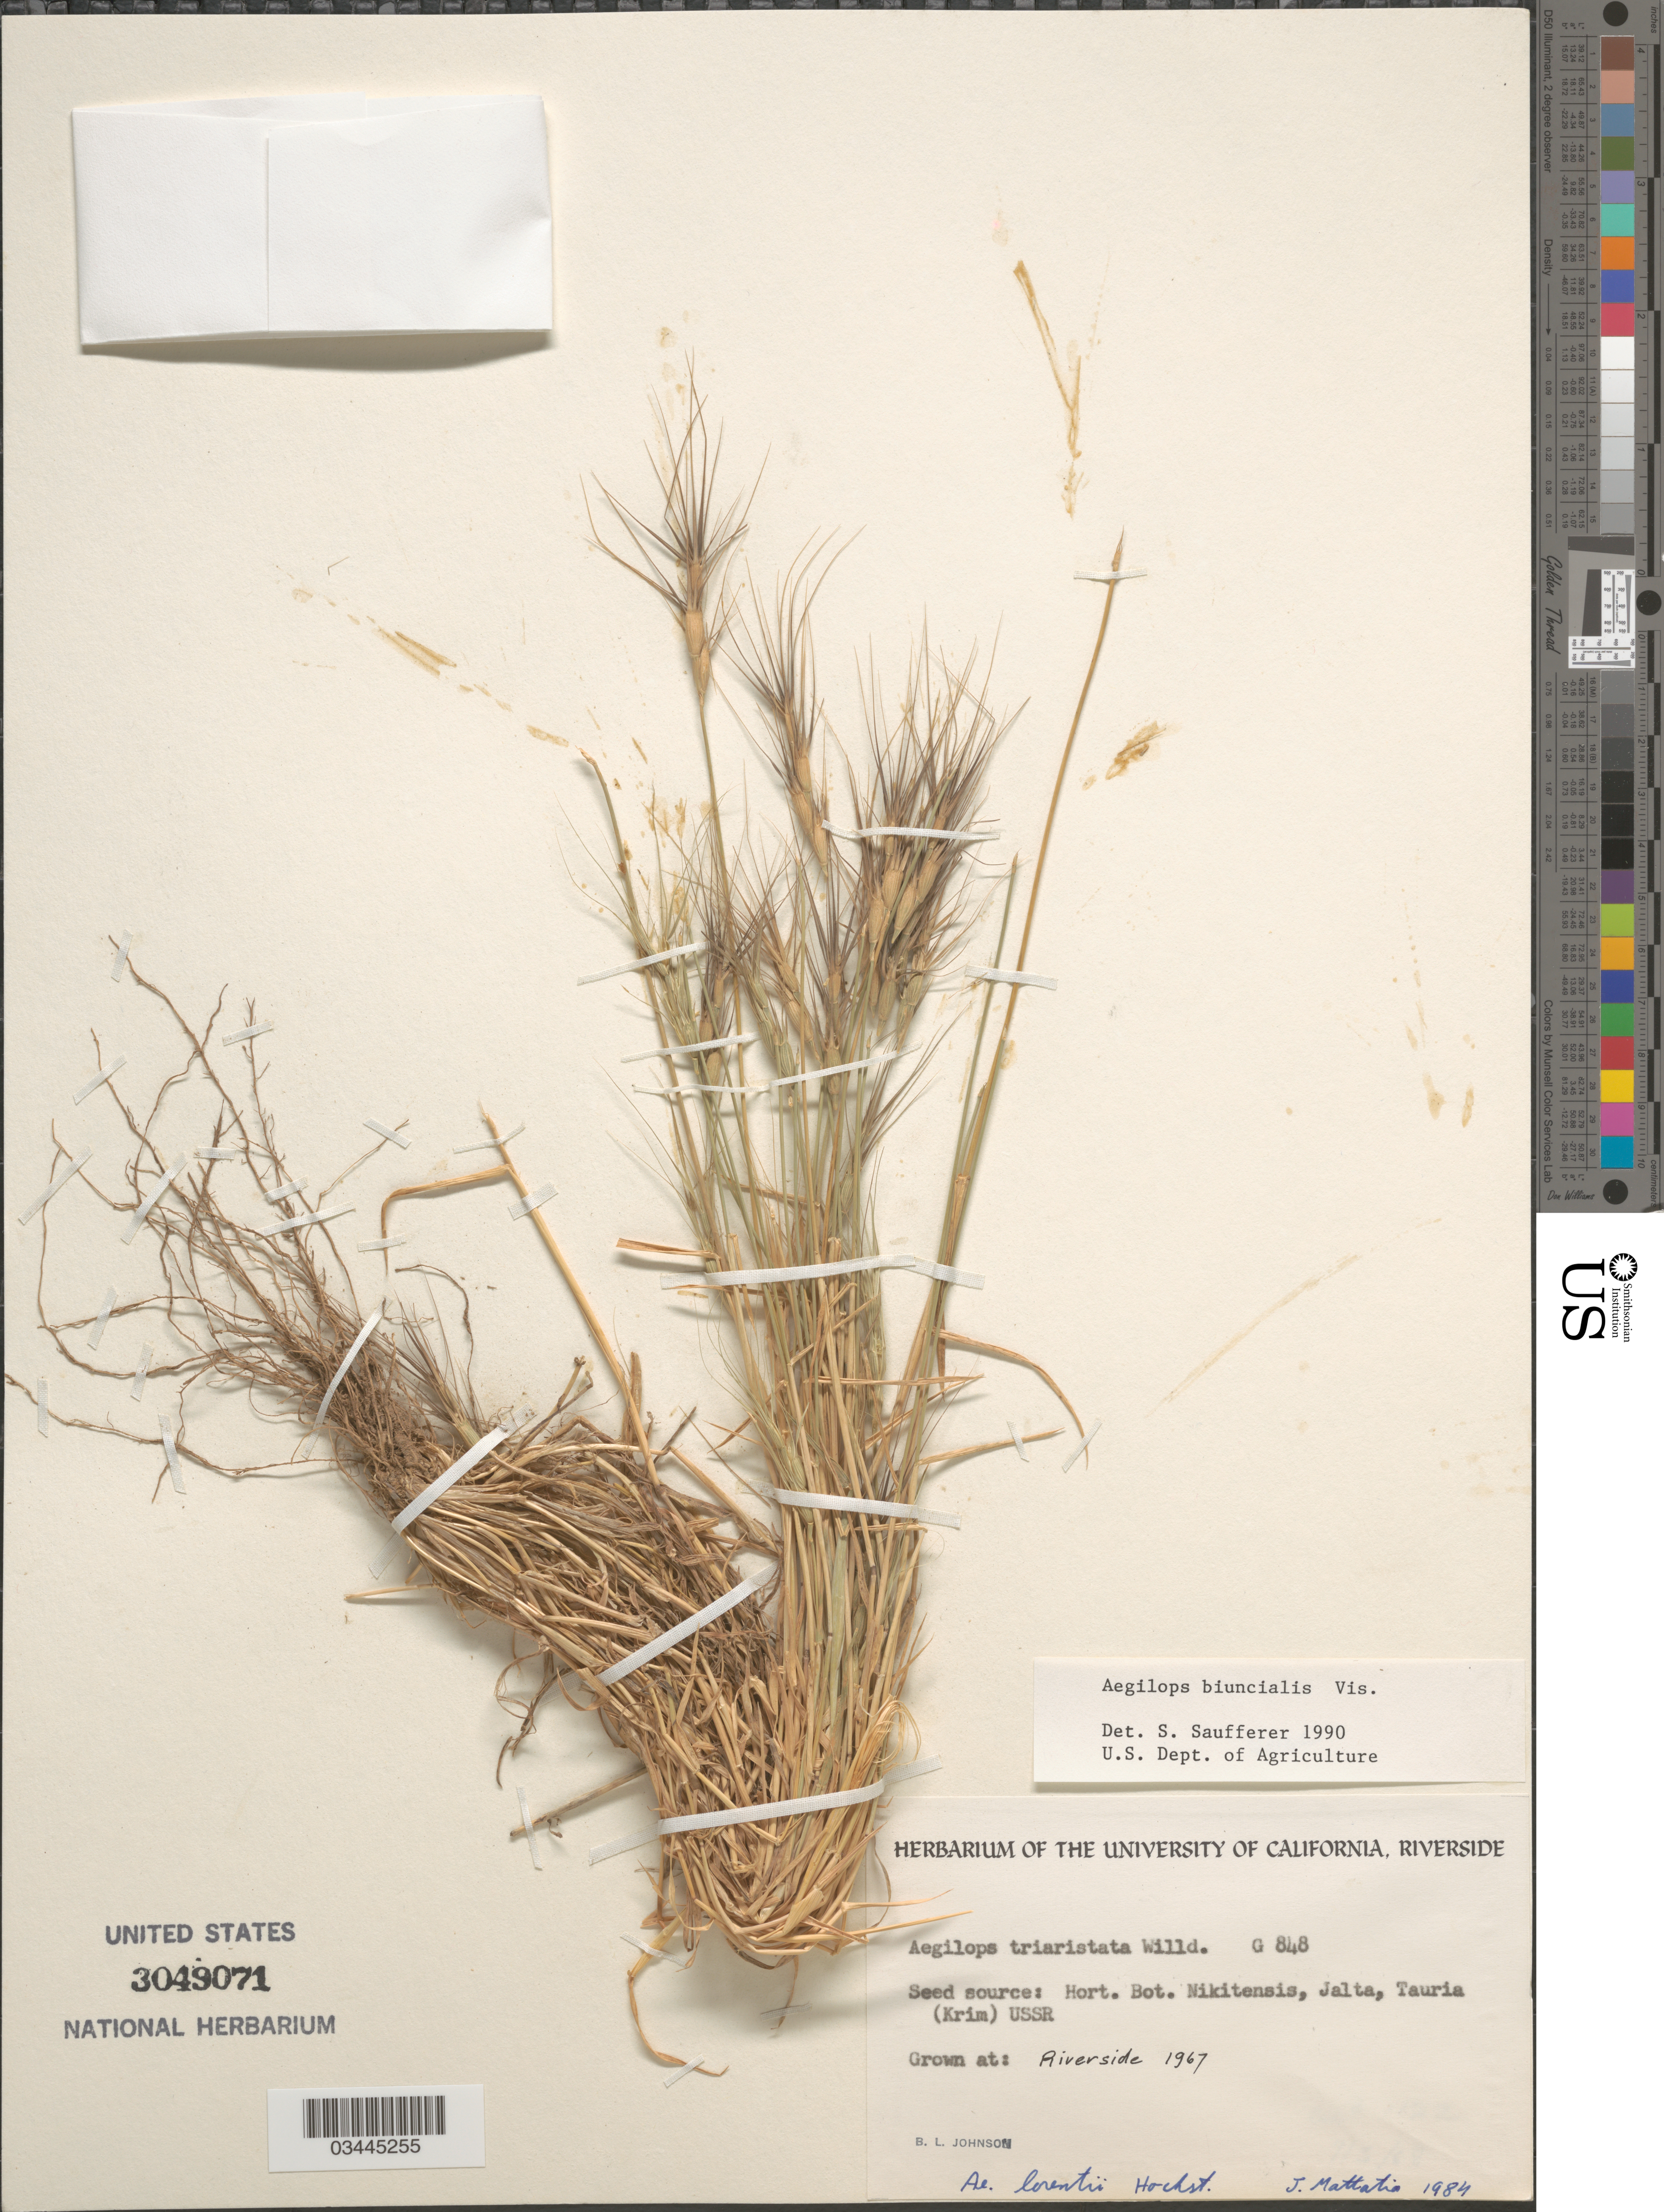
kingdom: Plantae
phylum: Tracheophyta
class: Liliopsida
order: Poales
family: Poaceae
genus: Aegilops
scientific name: Aegilops biuncialis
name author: Vis.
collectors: B. Johnson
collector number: G848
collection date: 1967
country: United States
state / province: California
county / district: Riverside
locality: Riverside.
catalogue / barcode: US 3049071